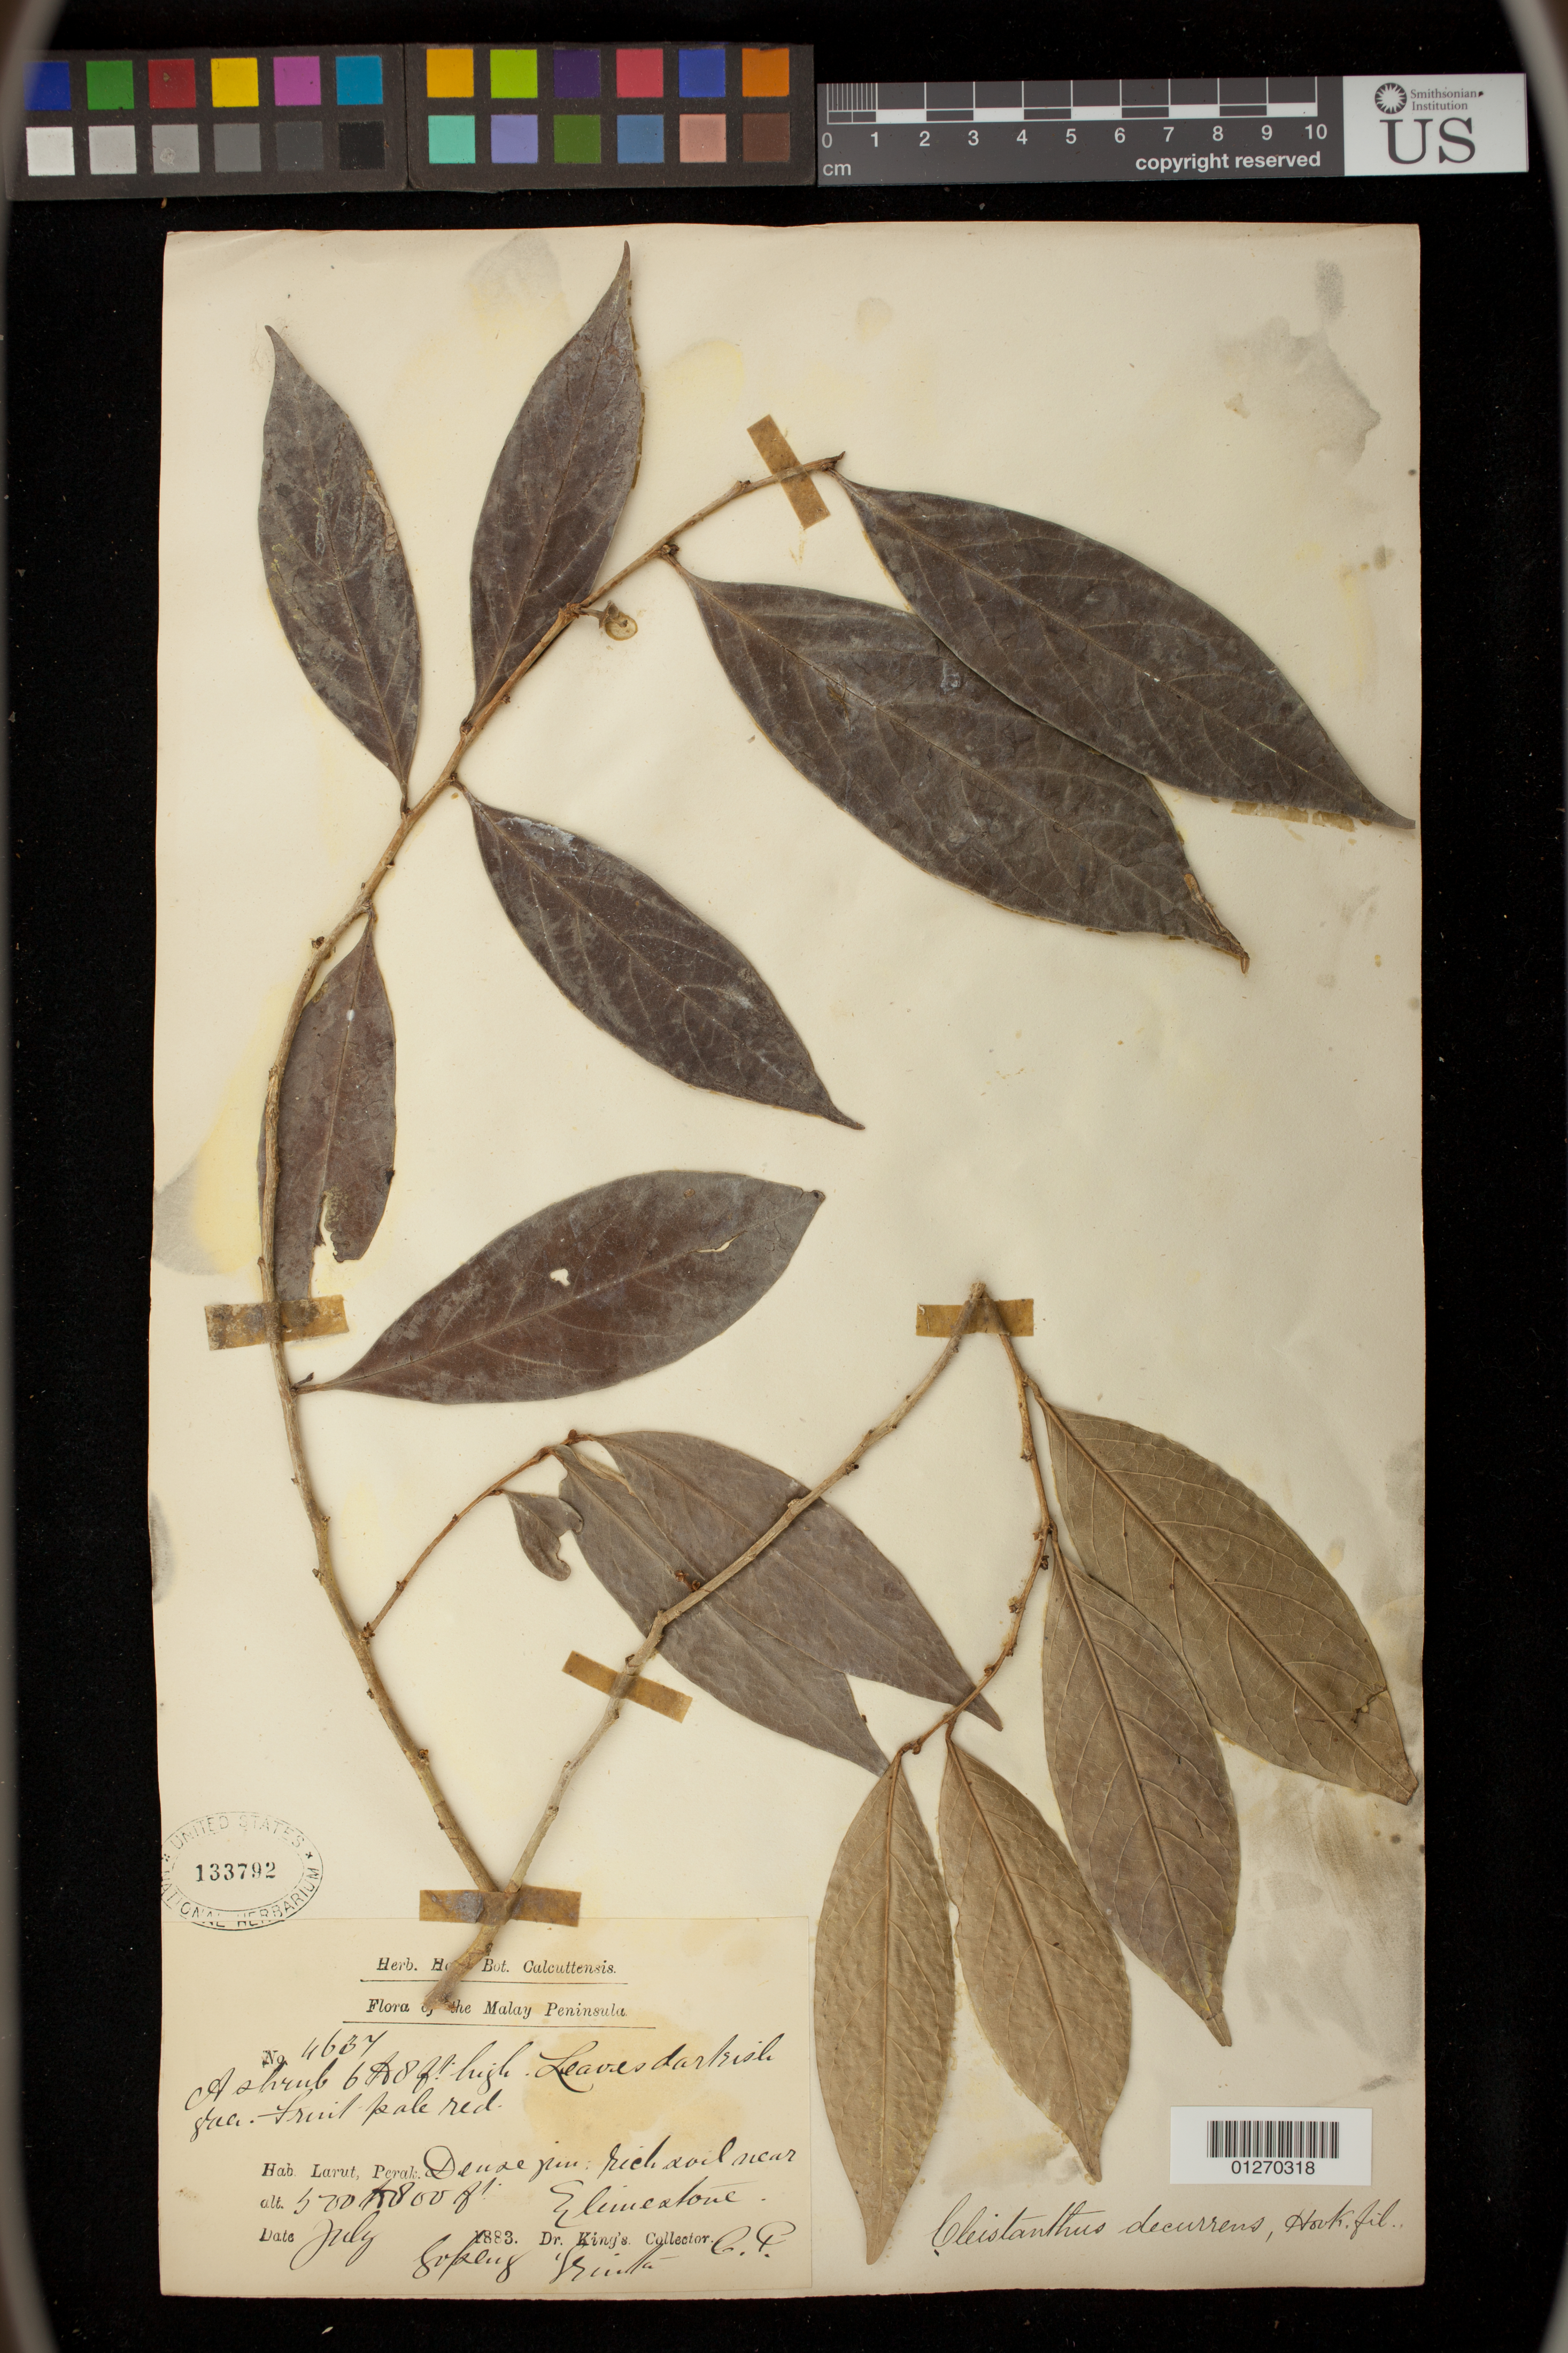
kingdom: Plantae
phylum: Tracheophyta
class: Magnoliopsida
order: Malpighiales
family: Phyllanthaceae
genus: Cleistanthus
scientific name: Cleistanthus decurrens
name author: Hook. f.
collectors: King, --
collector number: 11634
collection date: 1883-07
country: Malaysia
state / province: Perak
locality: Larut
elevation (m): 152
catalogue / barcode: US 133792